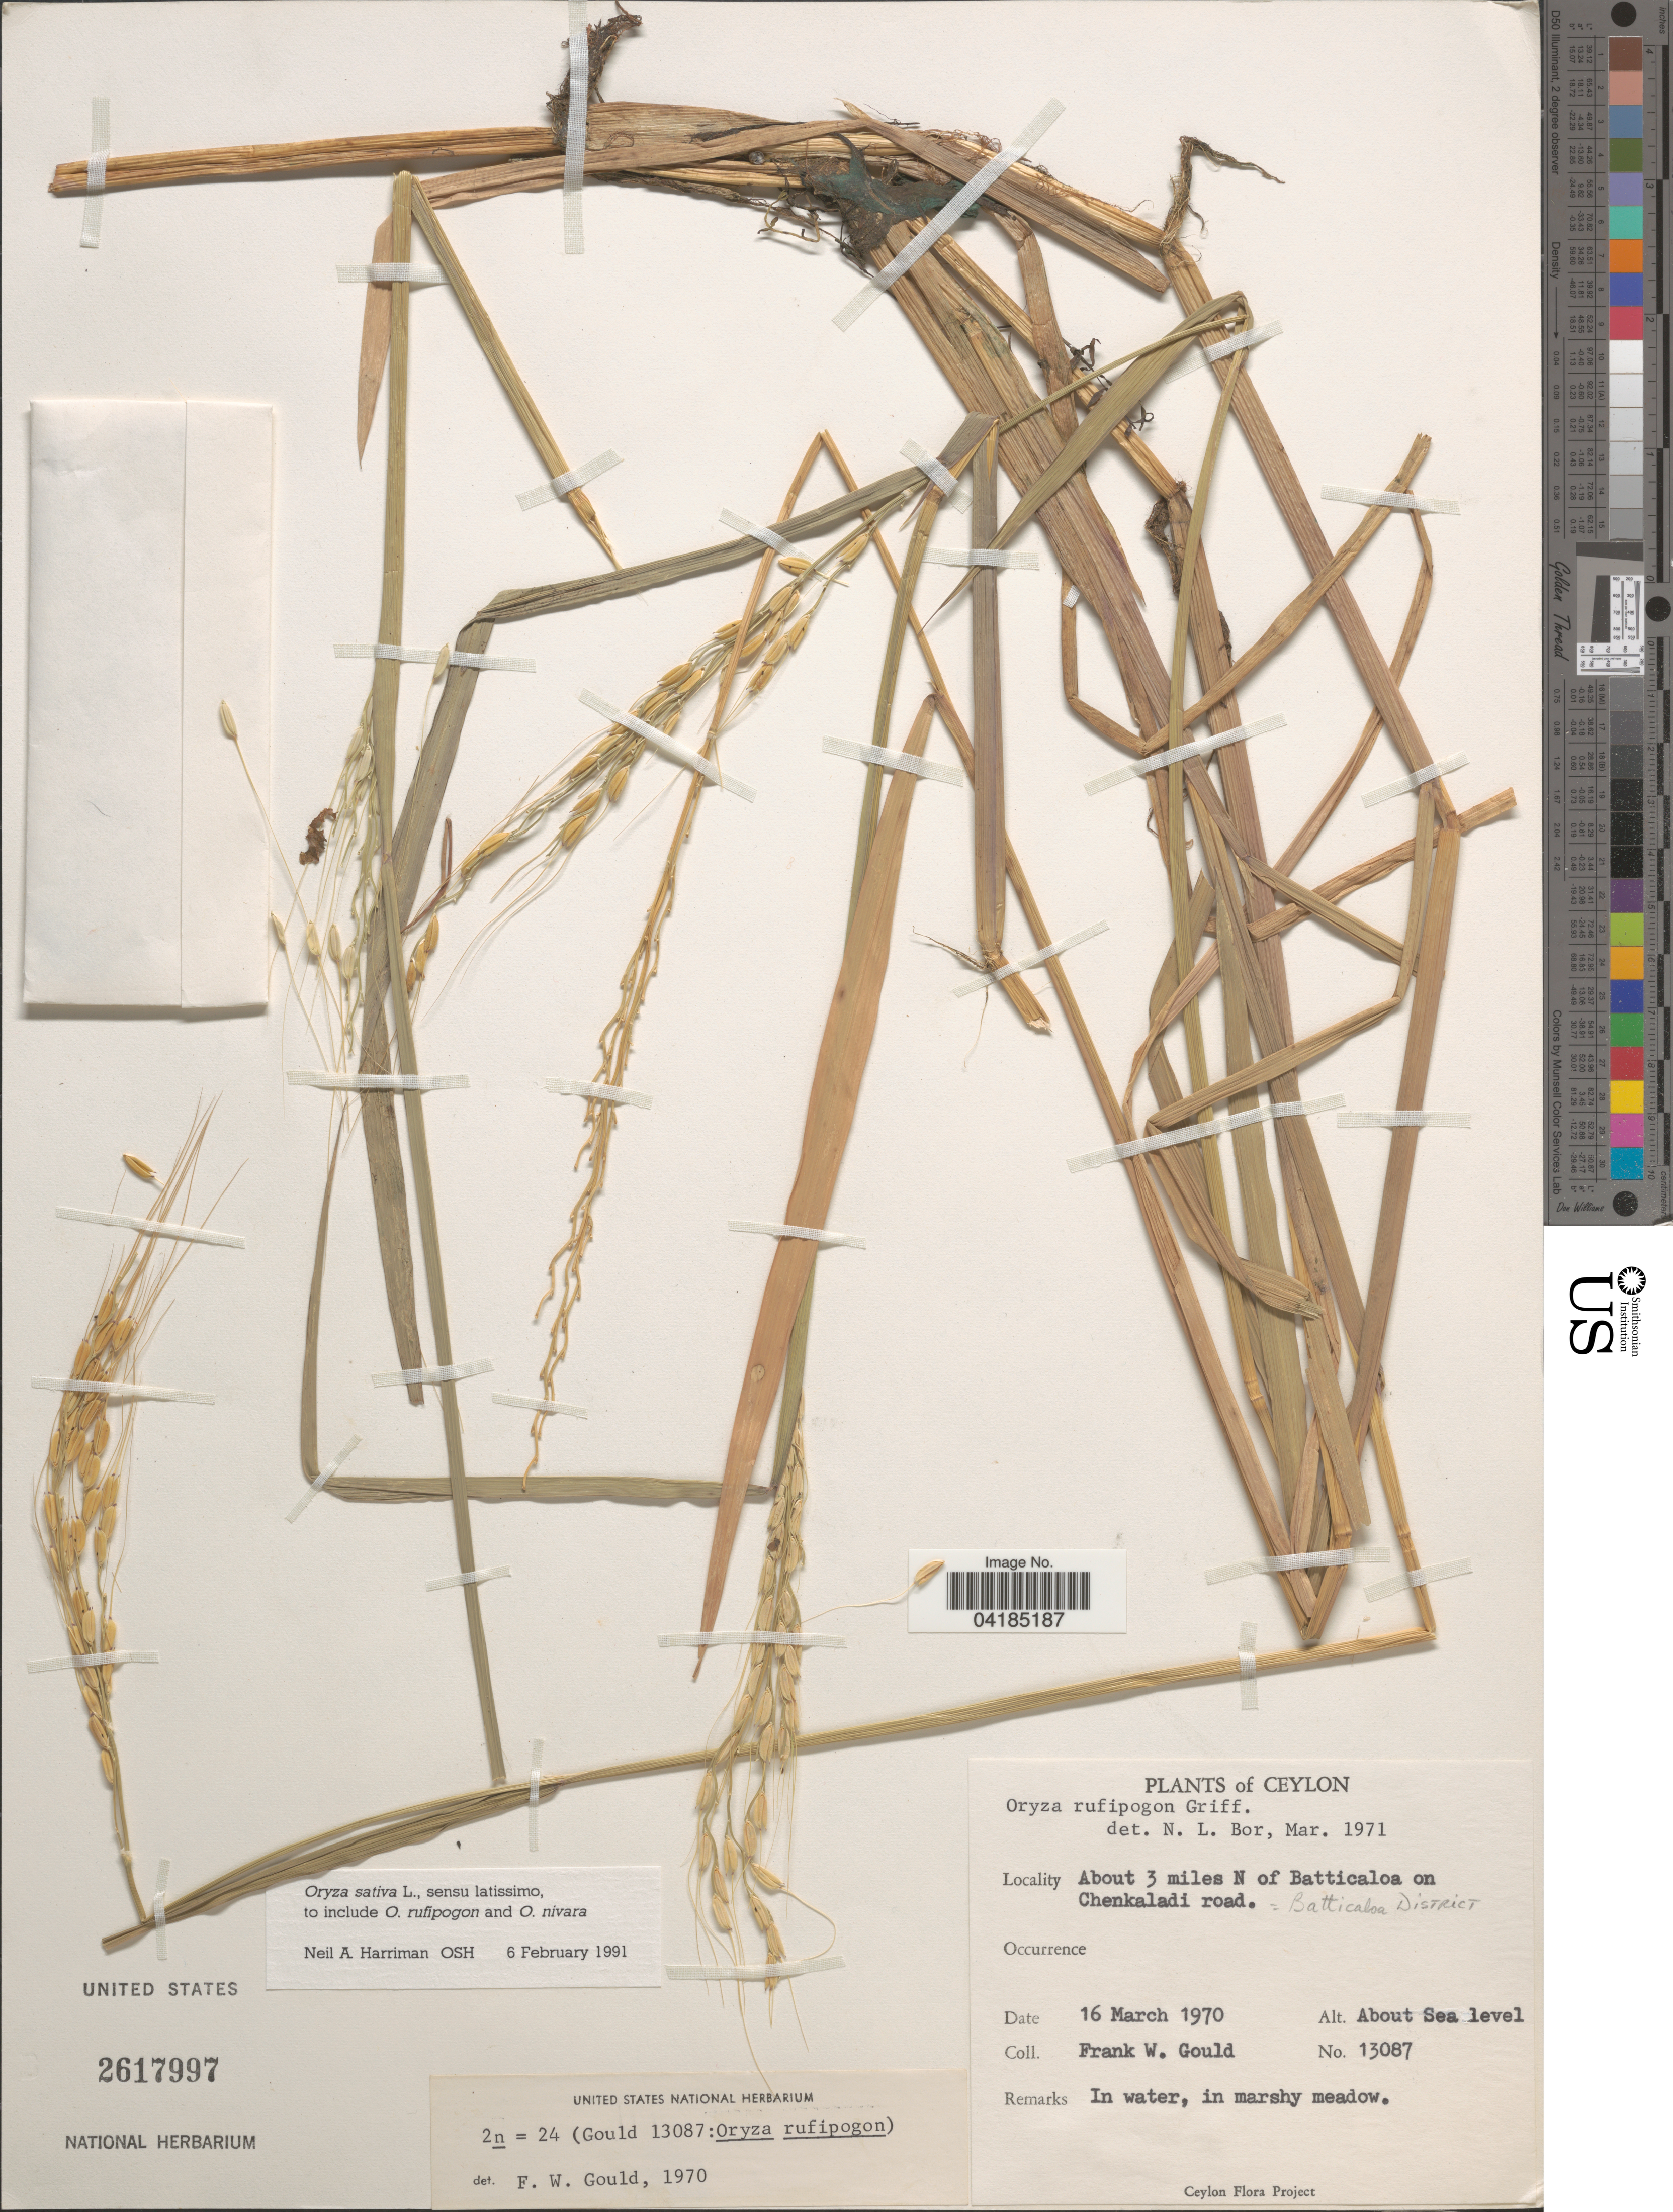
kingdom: Plantae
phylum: Tracheophyta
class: Liliopsida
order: Poales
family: Poaceae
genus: Oryza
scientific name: Oryza sativa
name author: L.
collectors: F. W. Gould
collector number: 13087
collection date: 1970-03-16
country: Sri Lanka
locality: Ceylon. About 3 miles N of Batticaloa on Chenkaladi road. = Batticaloa District.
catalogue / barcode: US 2617997